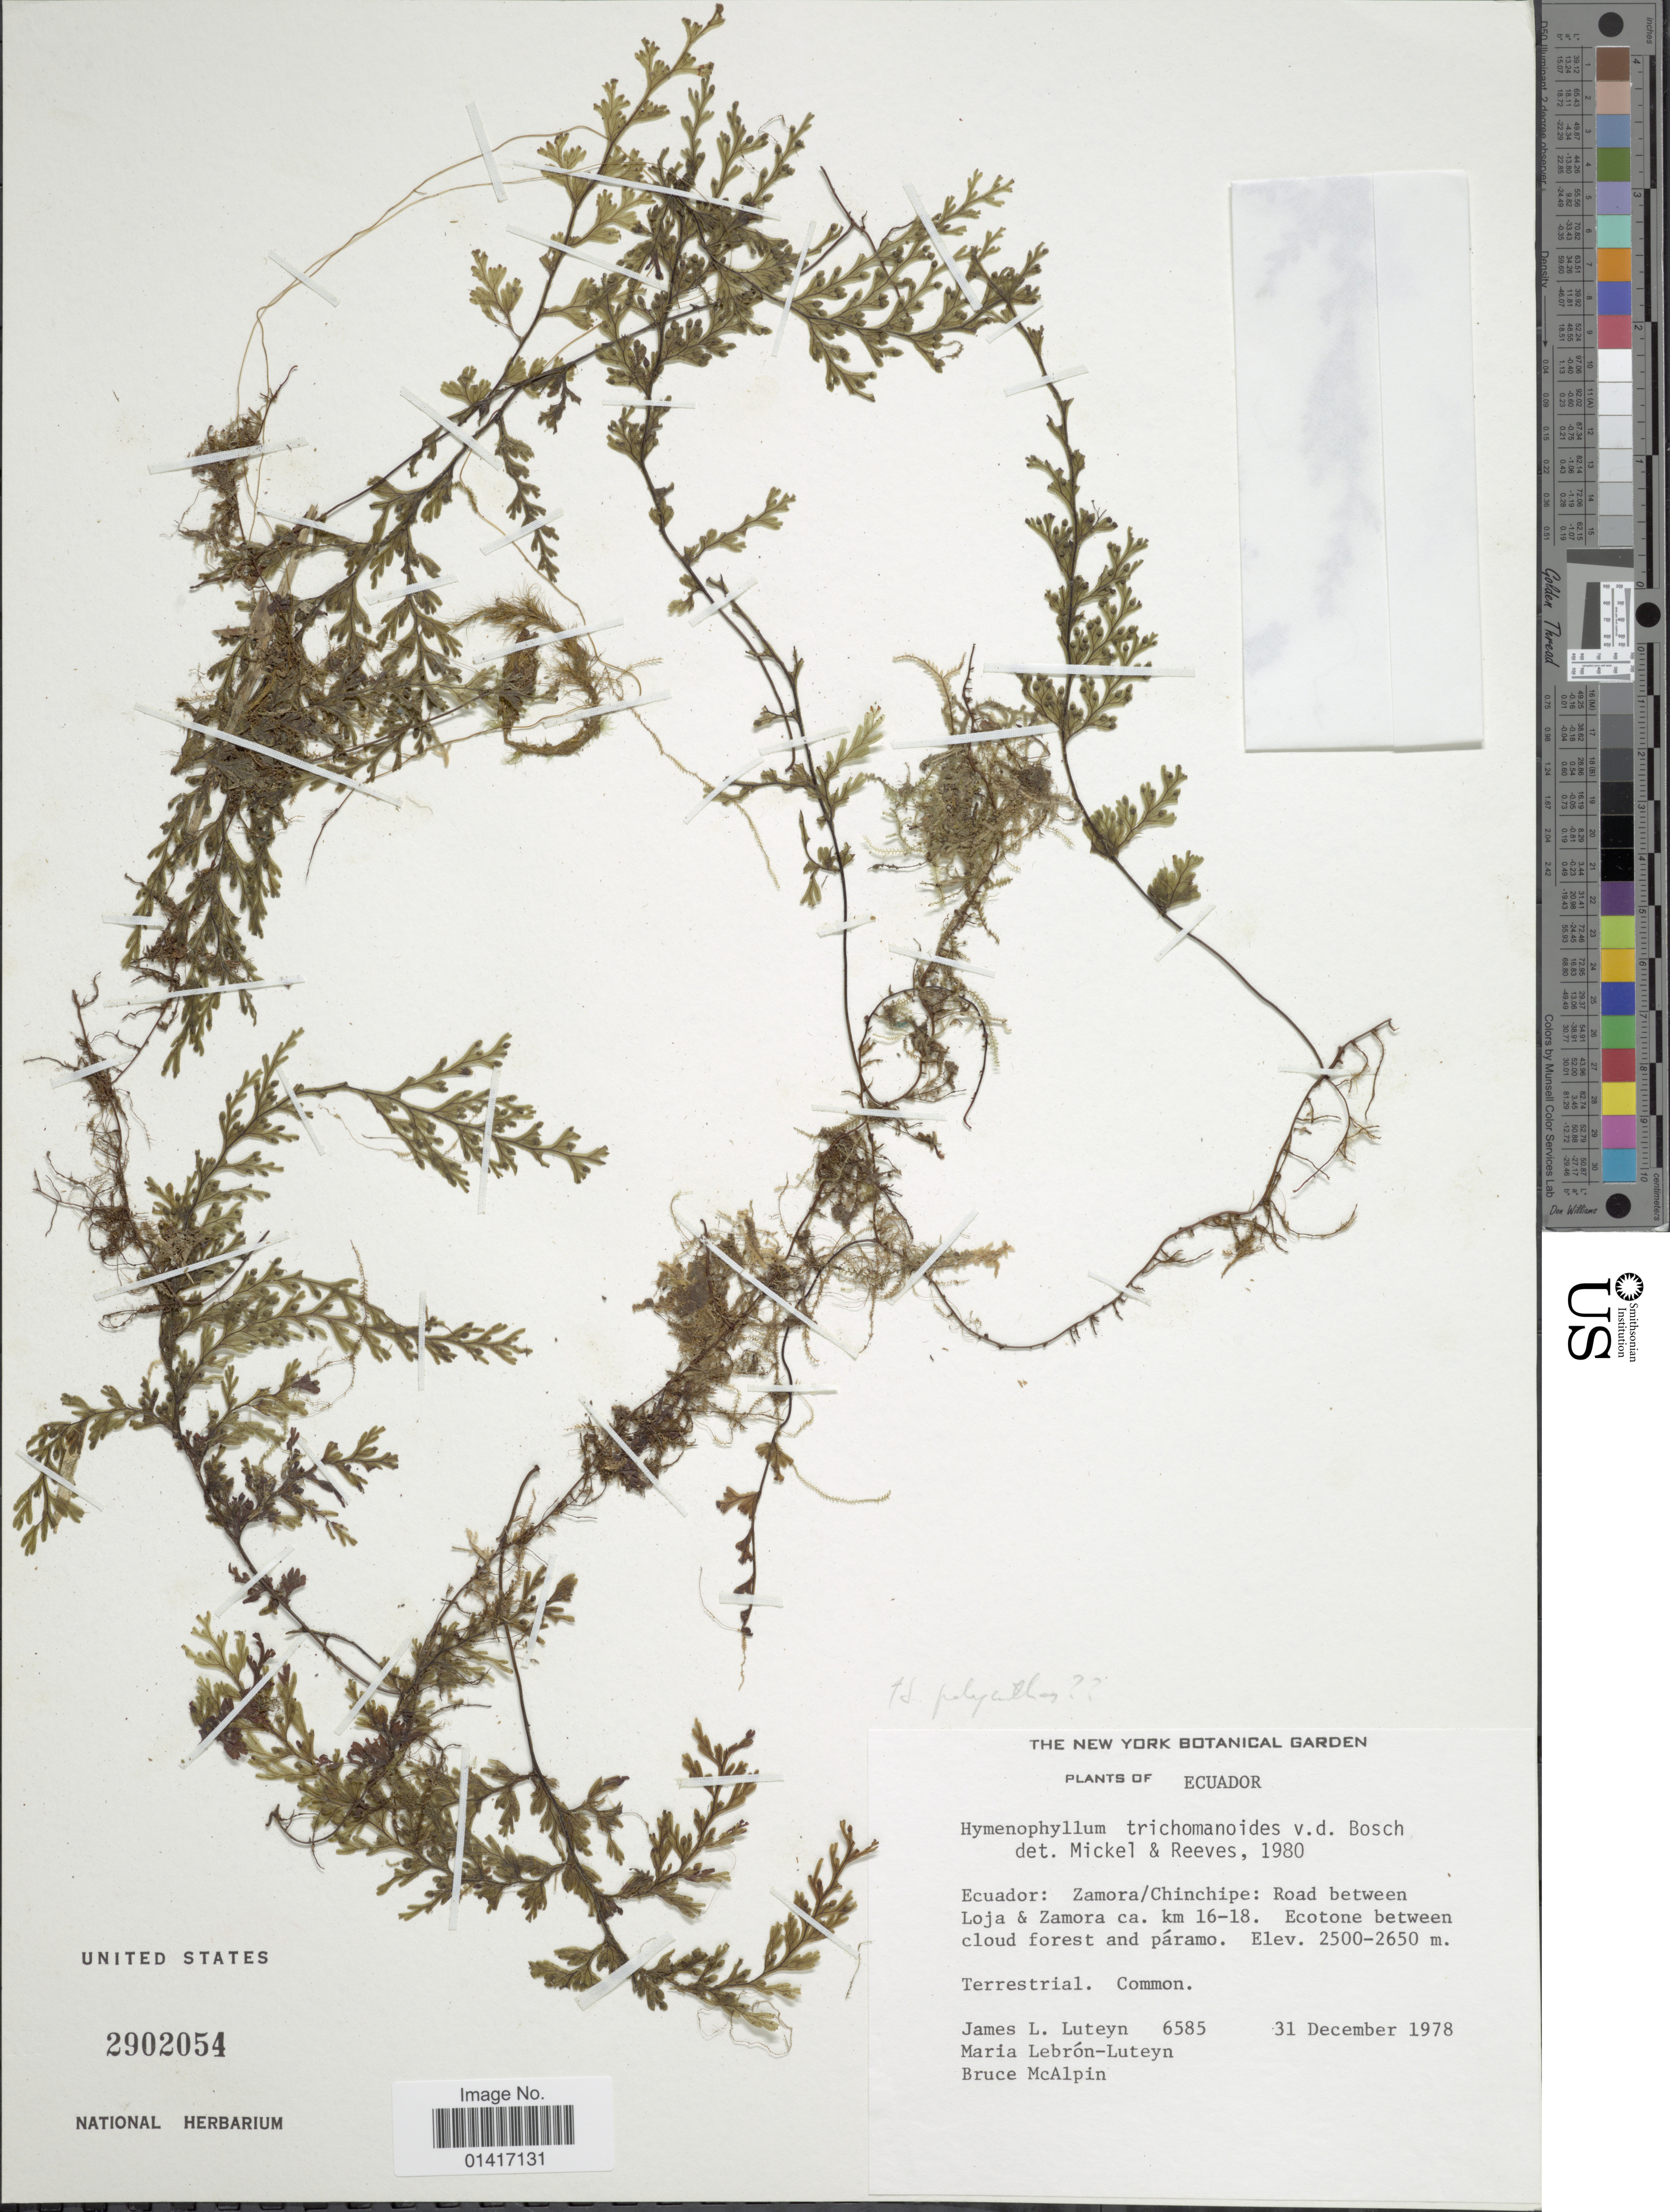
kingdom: Plantae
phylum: Tracheophyta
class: Polypodiopsida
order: Hymenophyllales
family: Hymenophyllaceae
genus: Hymenophyllum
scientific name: Hymenophyllum trichomanoides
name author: Bosch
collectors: J. L. Luteyn, M. L. Lebrón-Luteyn & B. McAlpin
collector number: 6585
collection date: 1978-12-31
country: Ecuador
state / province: Zamora-Chinchipe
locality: Road between Loja & Zamora ca. km 16-18. Ecotone between cloud forest and páramo. Terrestrial. Common.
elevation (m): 2500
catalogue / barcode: US 2902054